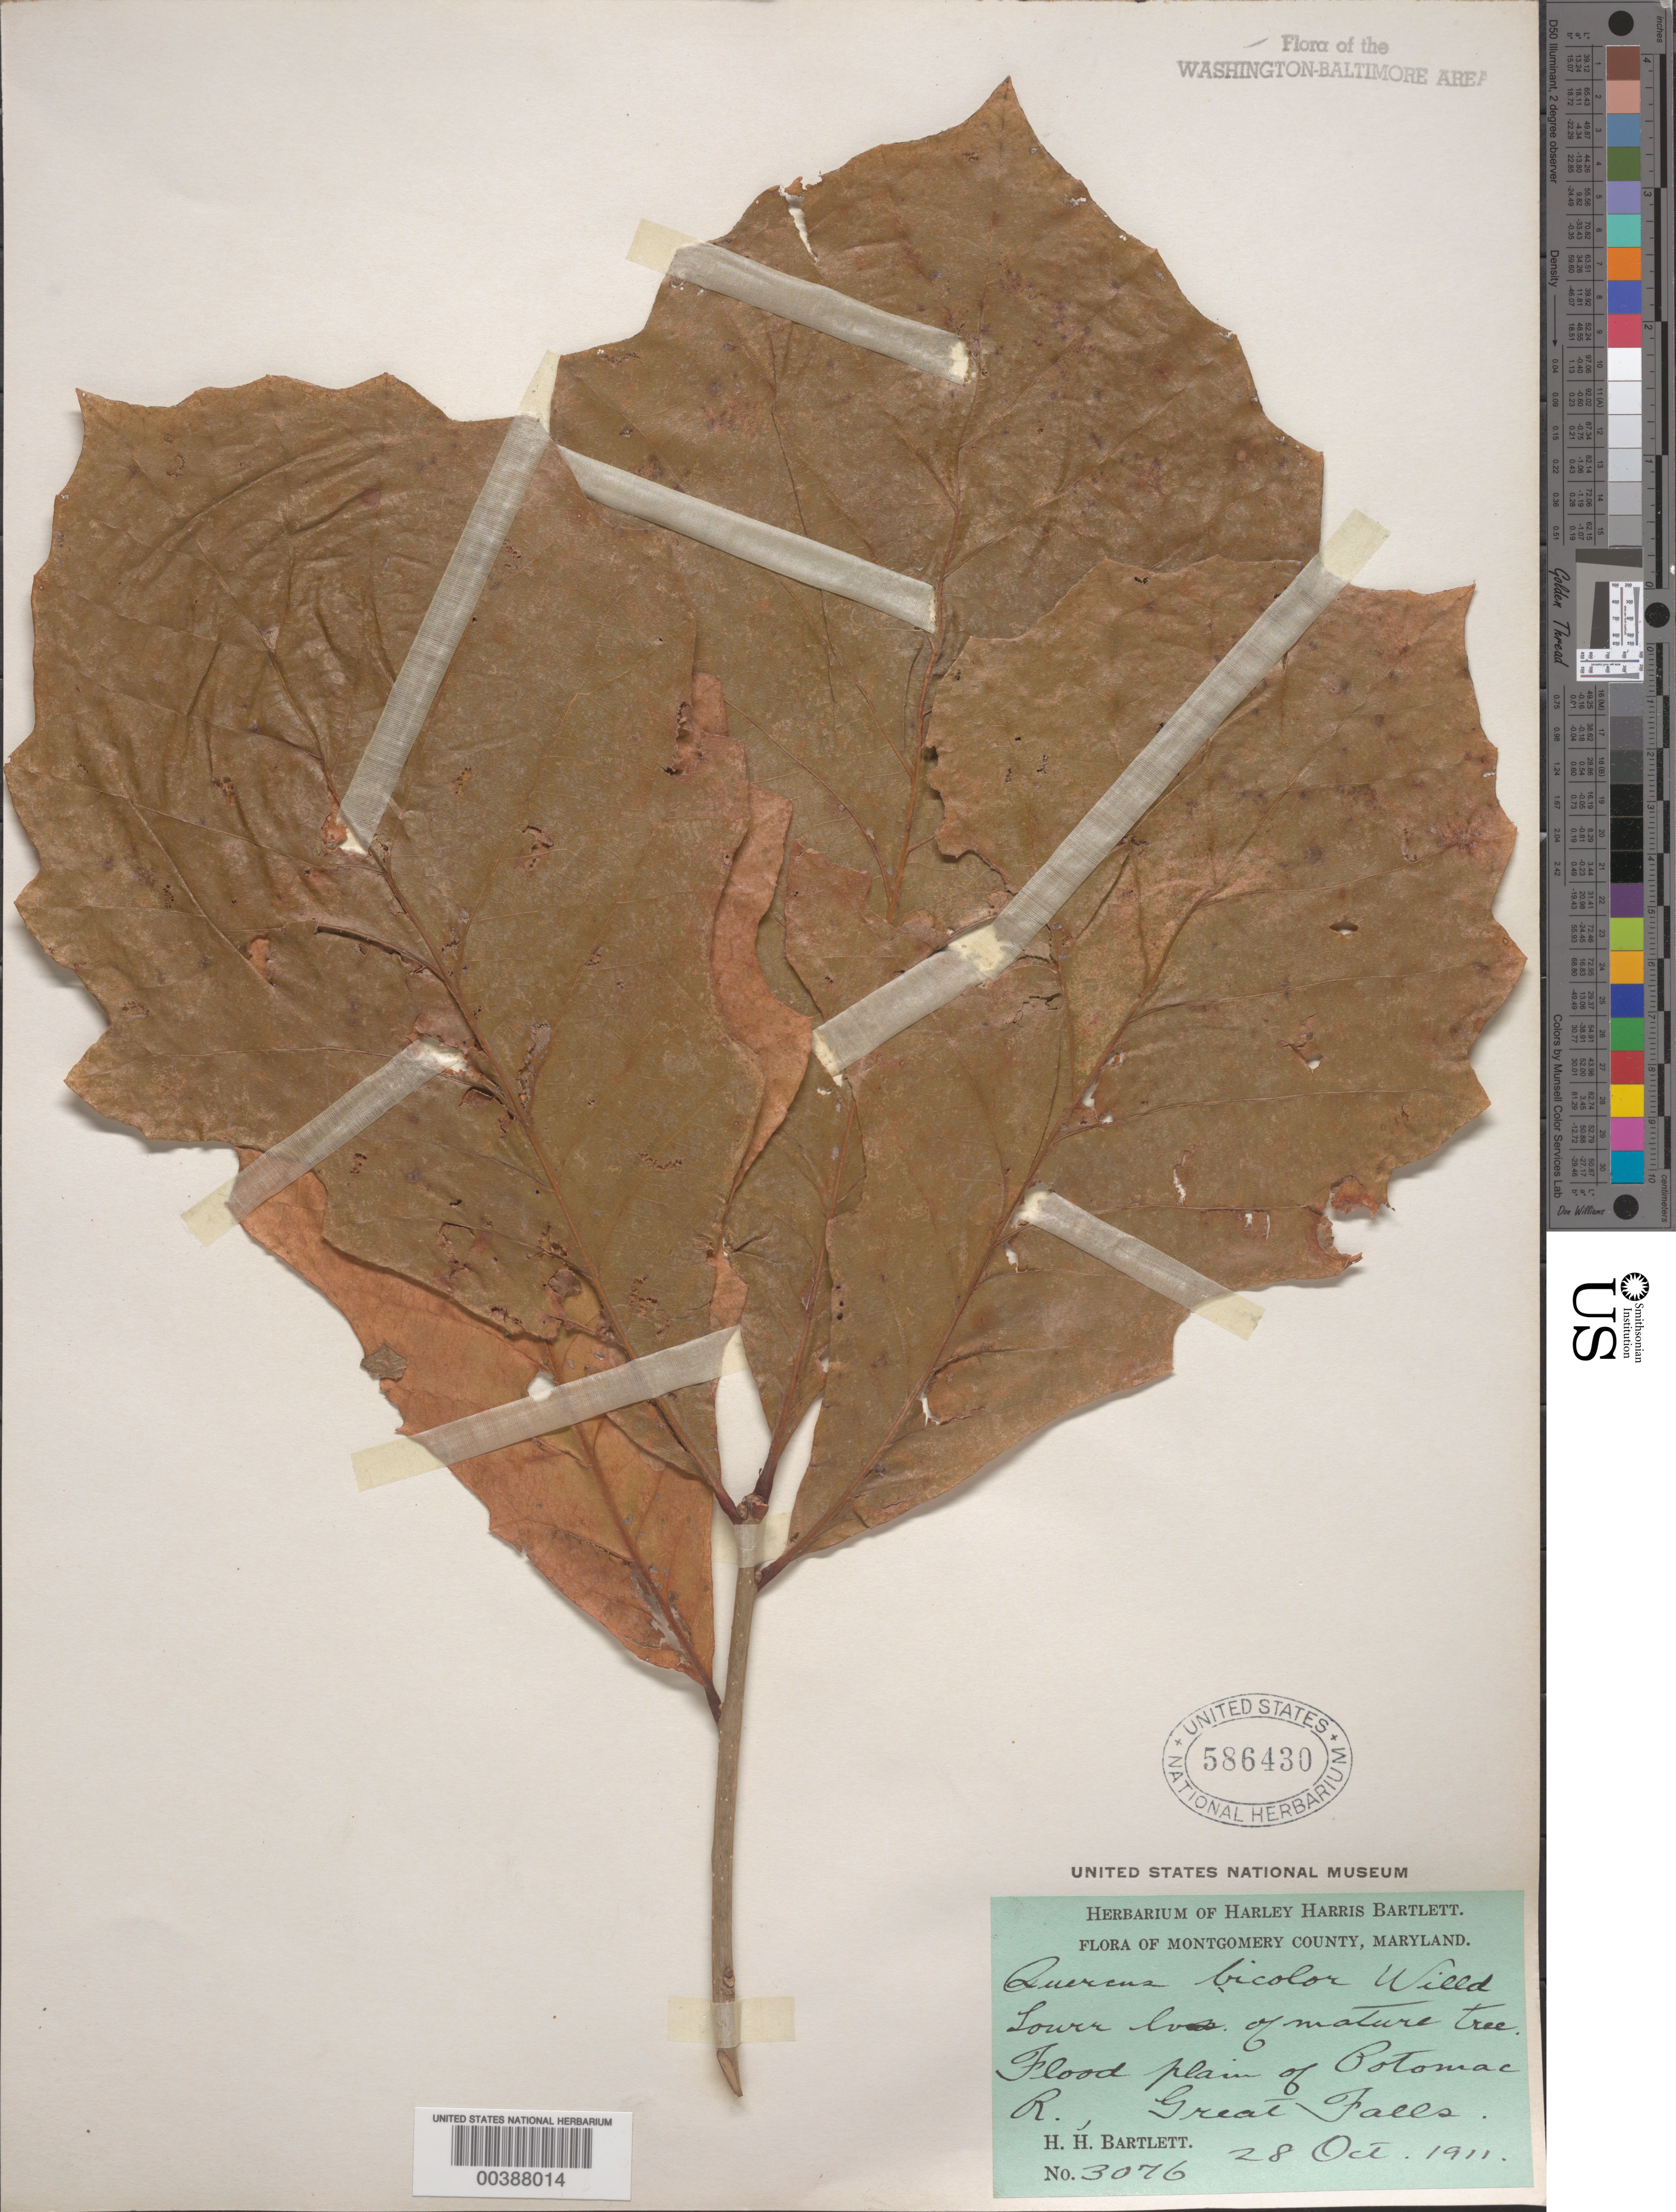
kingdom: Plantae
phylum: Tracheophyta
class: Magnoliopsida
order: Fagales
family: Fagaceae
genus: Quercus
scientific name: Quercus bicolor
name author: Willd.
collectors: H. H. Bartlett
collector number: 3076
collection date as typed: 28 Oct 1911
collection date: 1911-10-28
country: United States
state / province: Maryland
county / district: Montgomery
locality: Potomac River, Great Falls C. & O. Canal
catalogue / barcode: US 586430